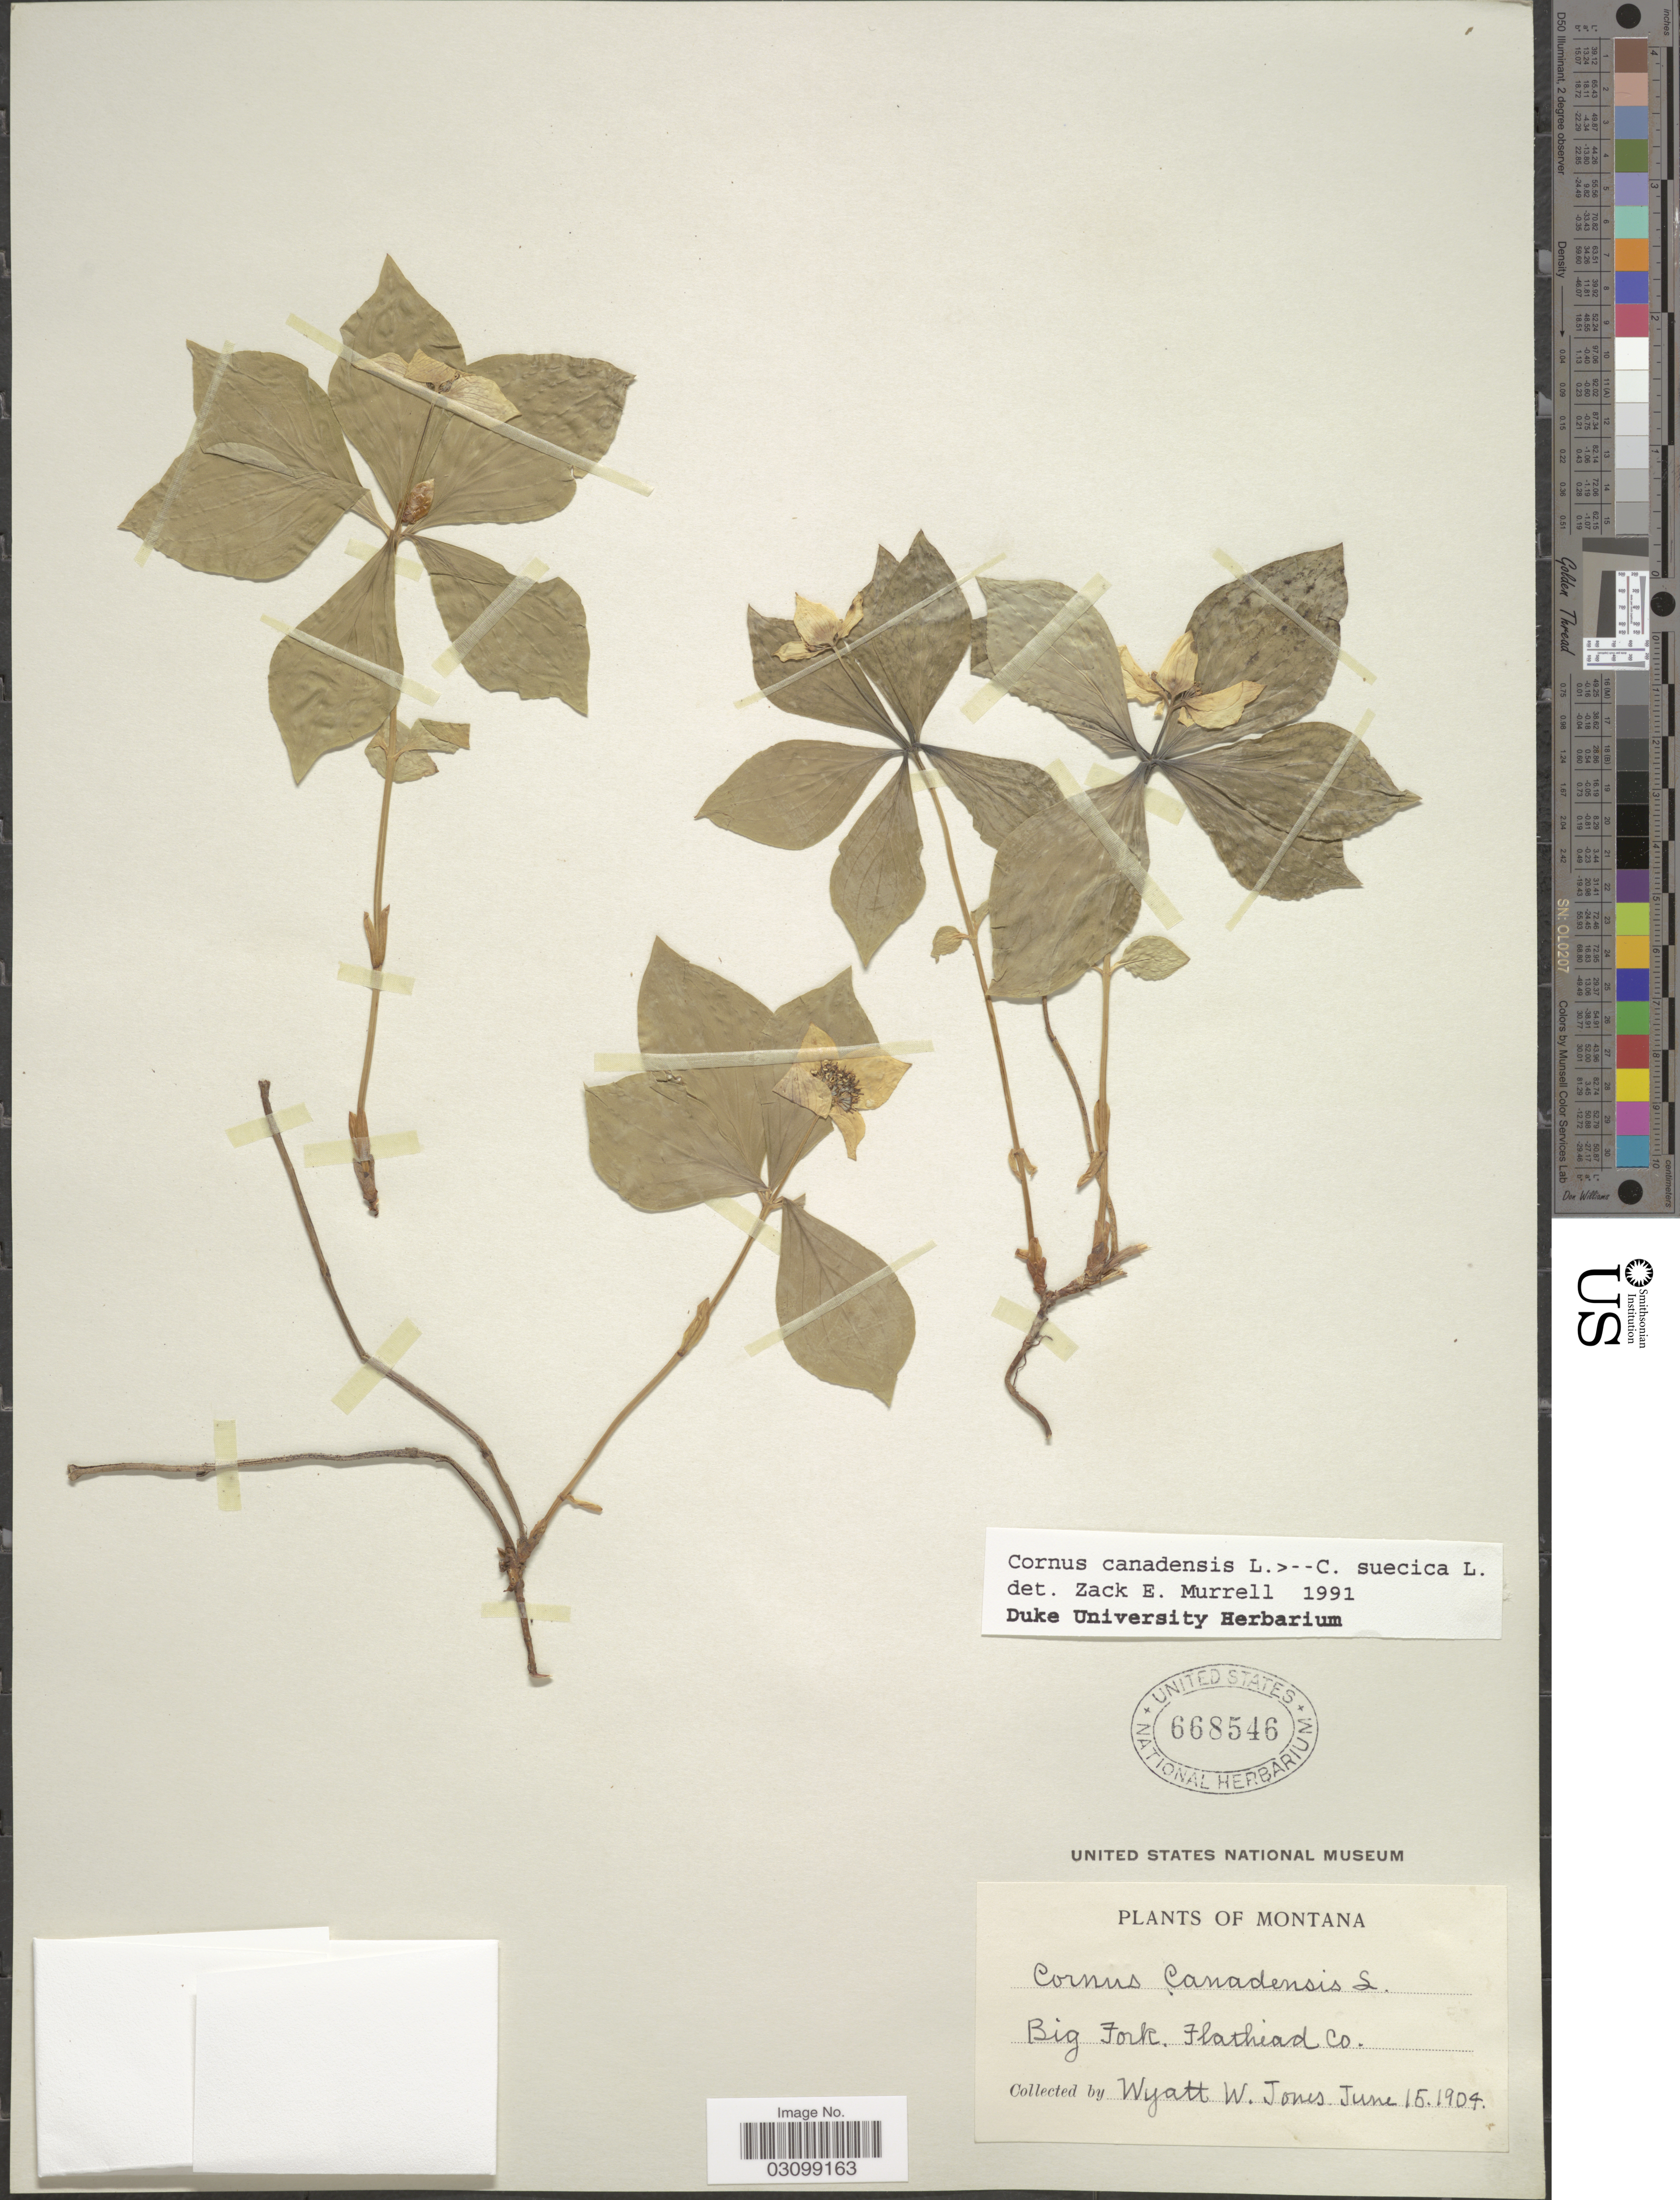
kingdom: Plantae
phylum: Tracheophyta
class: Magnoliopsida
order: Cornales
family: Cornaceae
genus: Cornus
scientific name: Cornus sp.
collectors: W. W. Jones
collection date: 1904-06-15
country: United States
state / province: Montana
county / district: Flathead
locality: Big Fork.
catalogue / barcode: US 668546